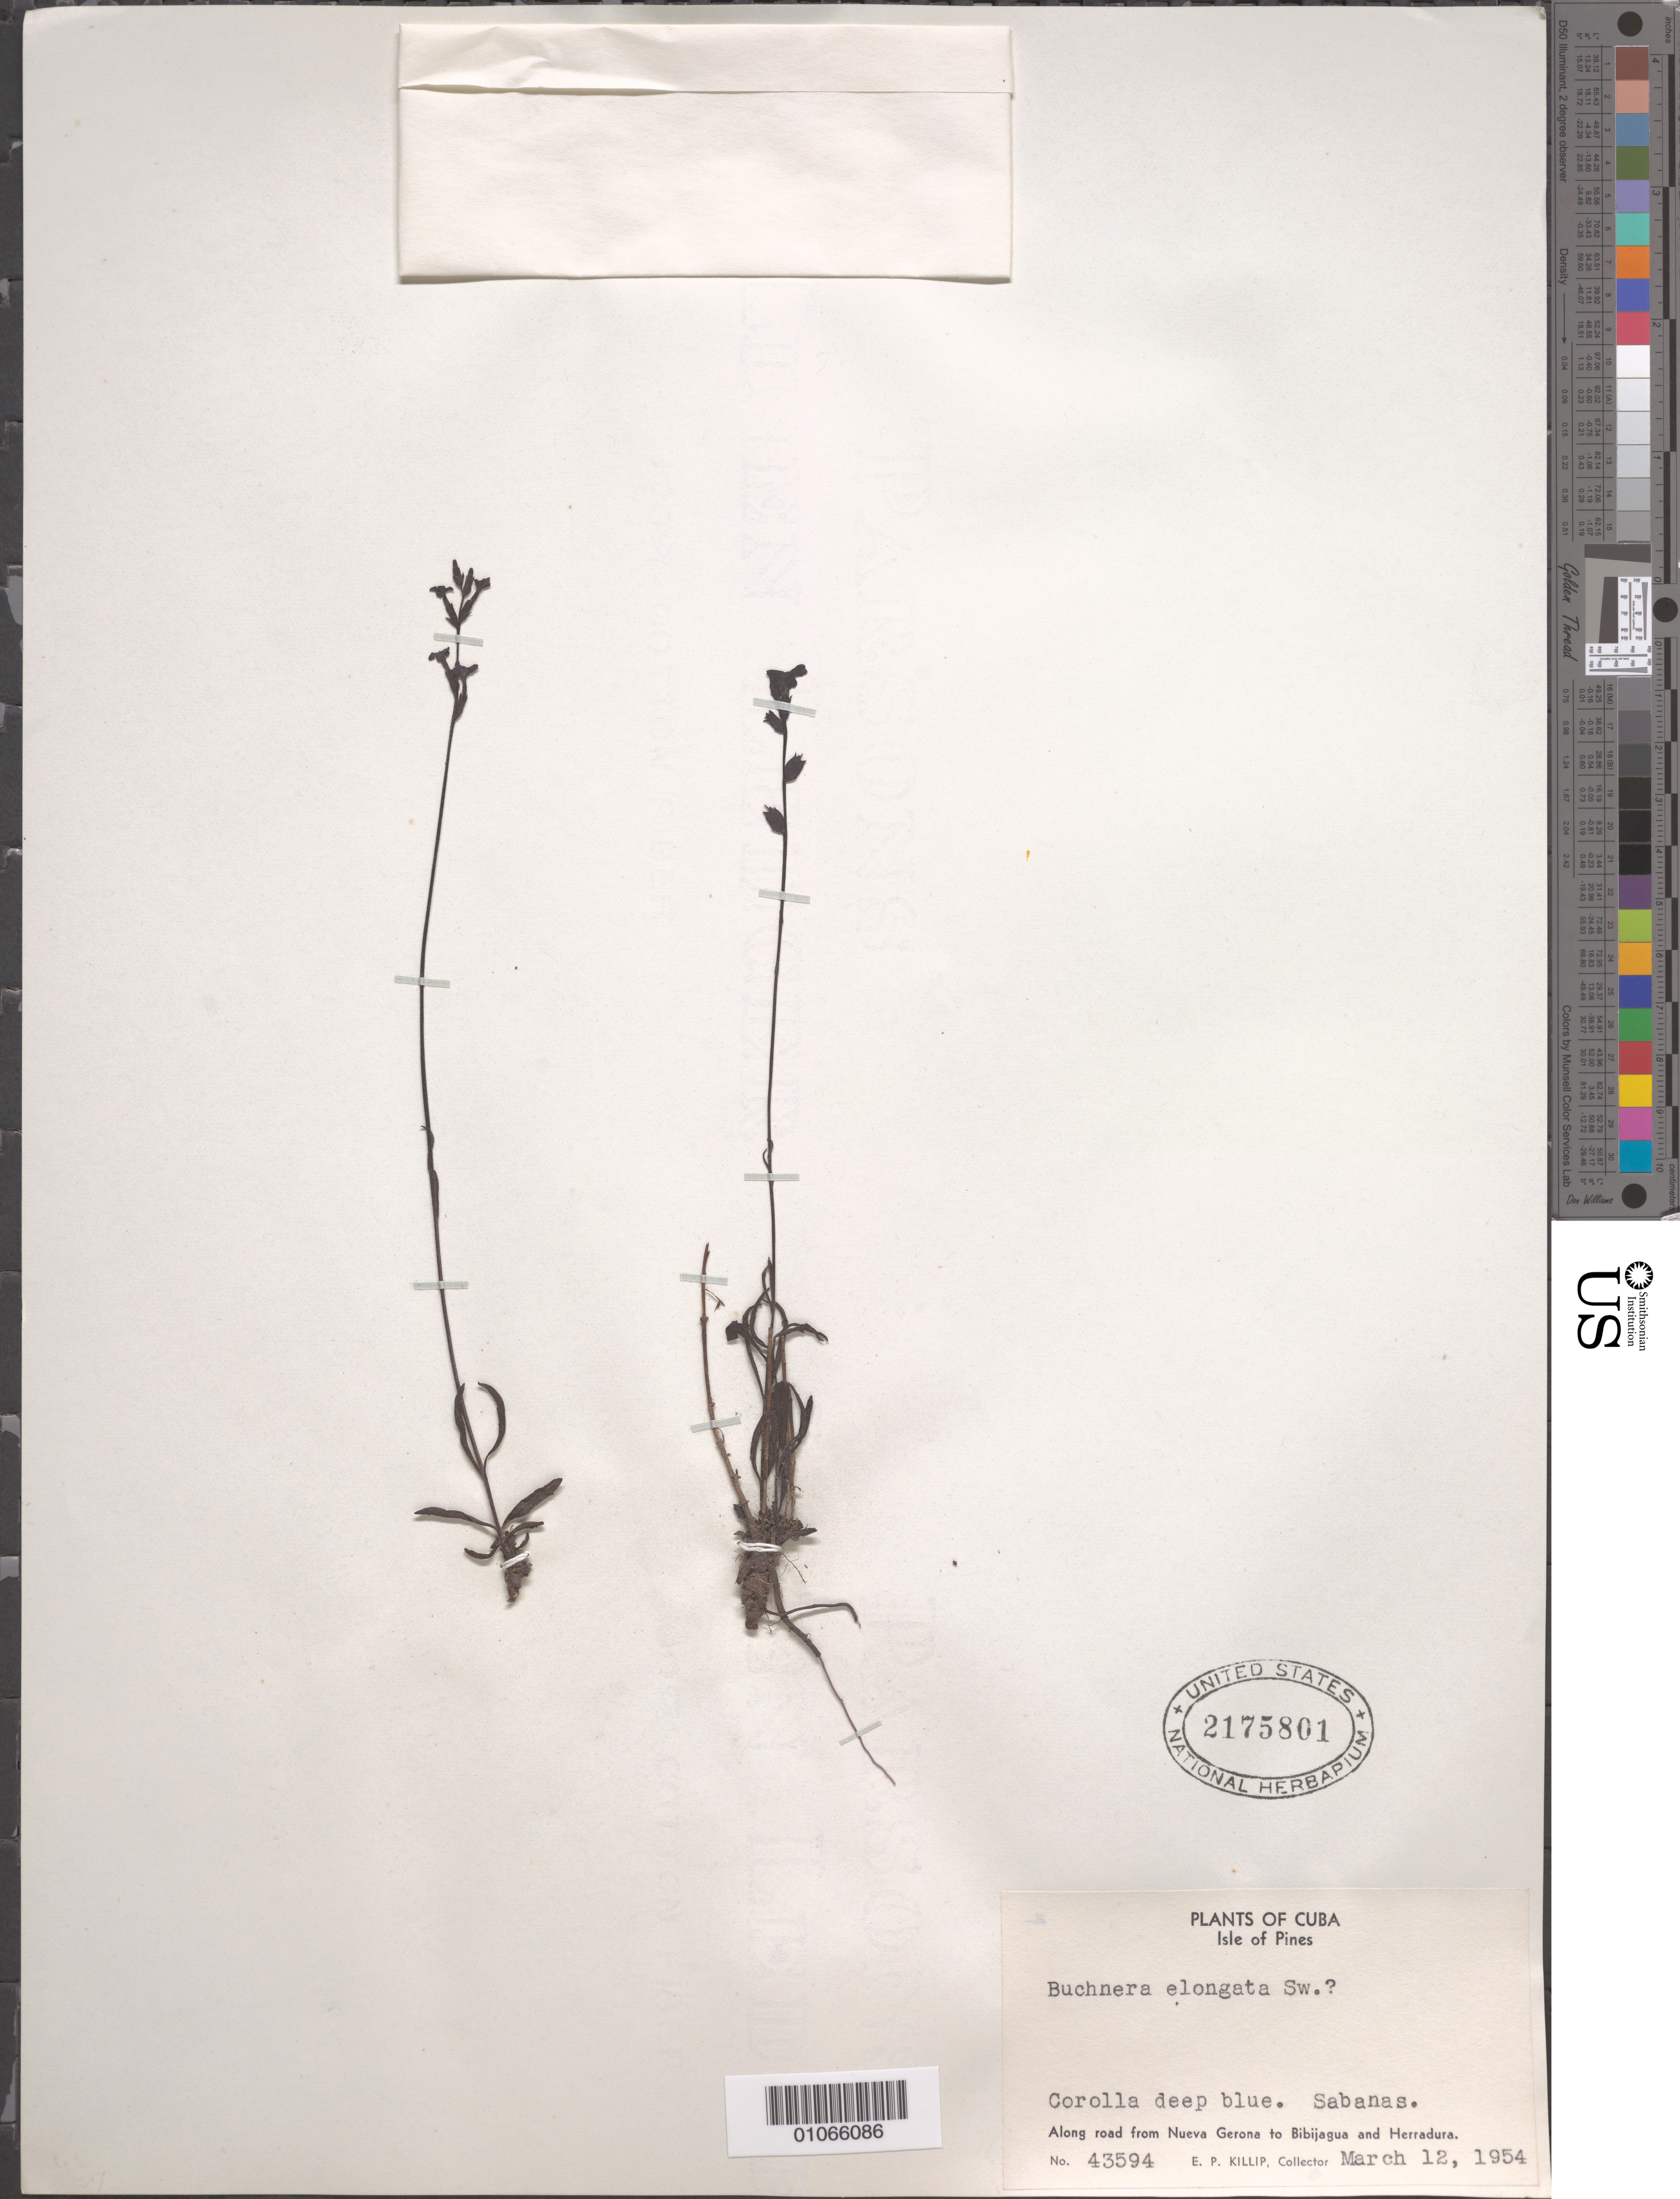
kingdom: Plantae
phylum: Tracheophyta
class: Magnoliopsida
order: Lamiales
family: Orobanchaceae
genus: Buchnera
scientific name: Buchnera elongata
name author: Sw.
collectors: E. P. Killip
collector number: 43594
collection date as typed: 12 Mar 1954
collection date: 1954-03-12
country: Cuba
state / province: Isla de La Juventud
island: Isla de la Juventud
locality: Isle of Pines, Along road from Nueava Gerona to Bibijagua and Herradura, savannahs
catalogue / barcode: US 2175801